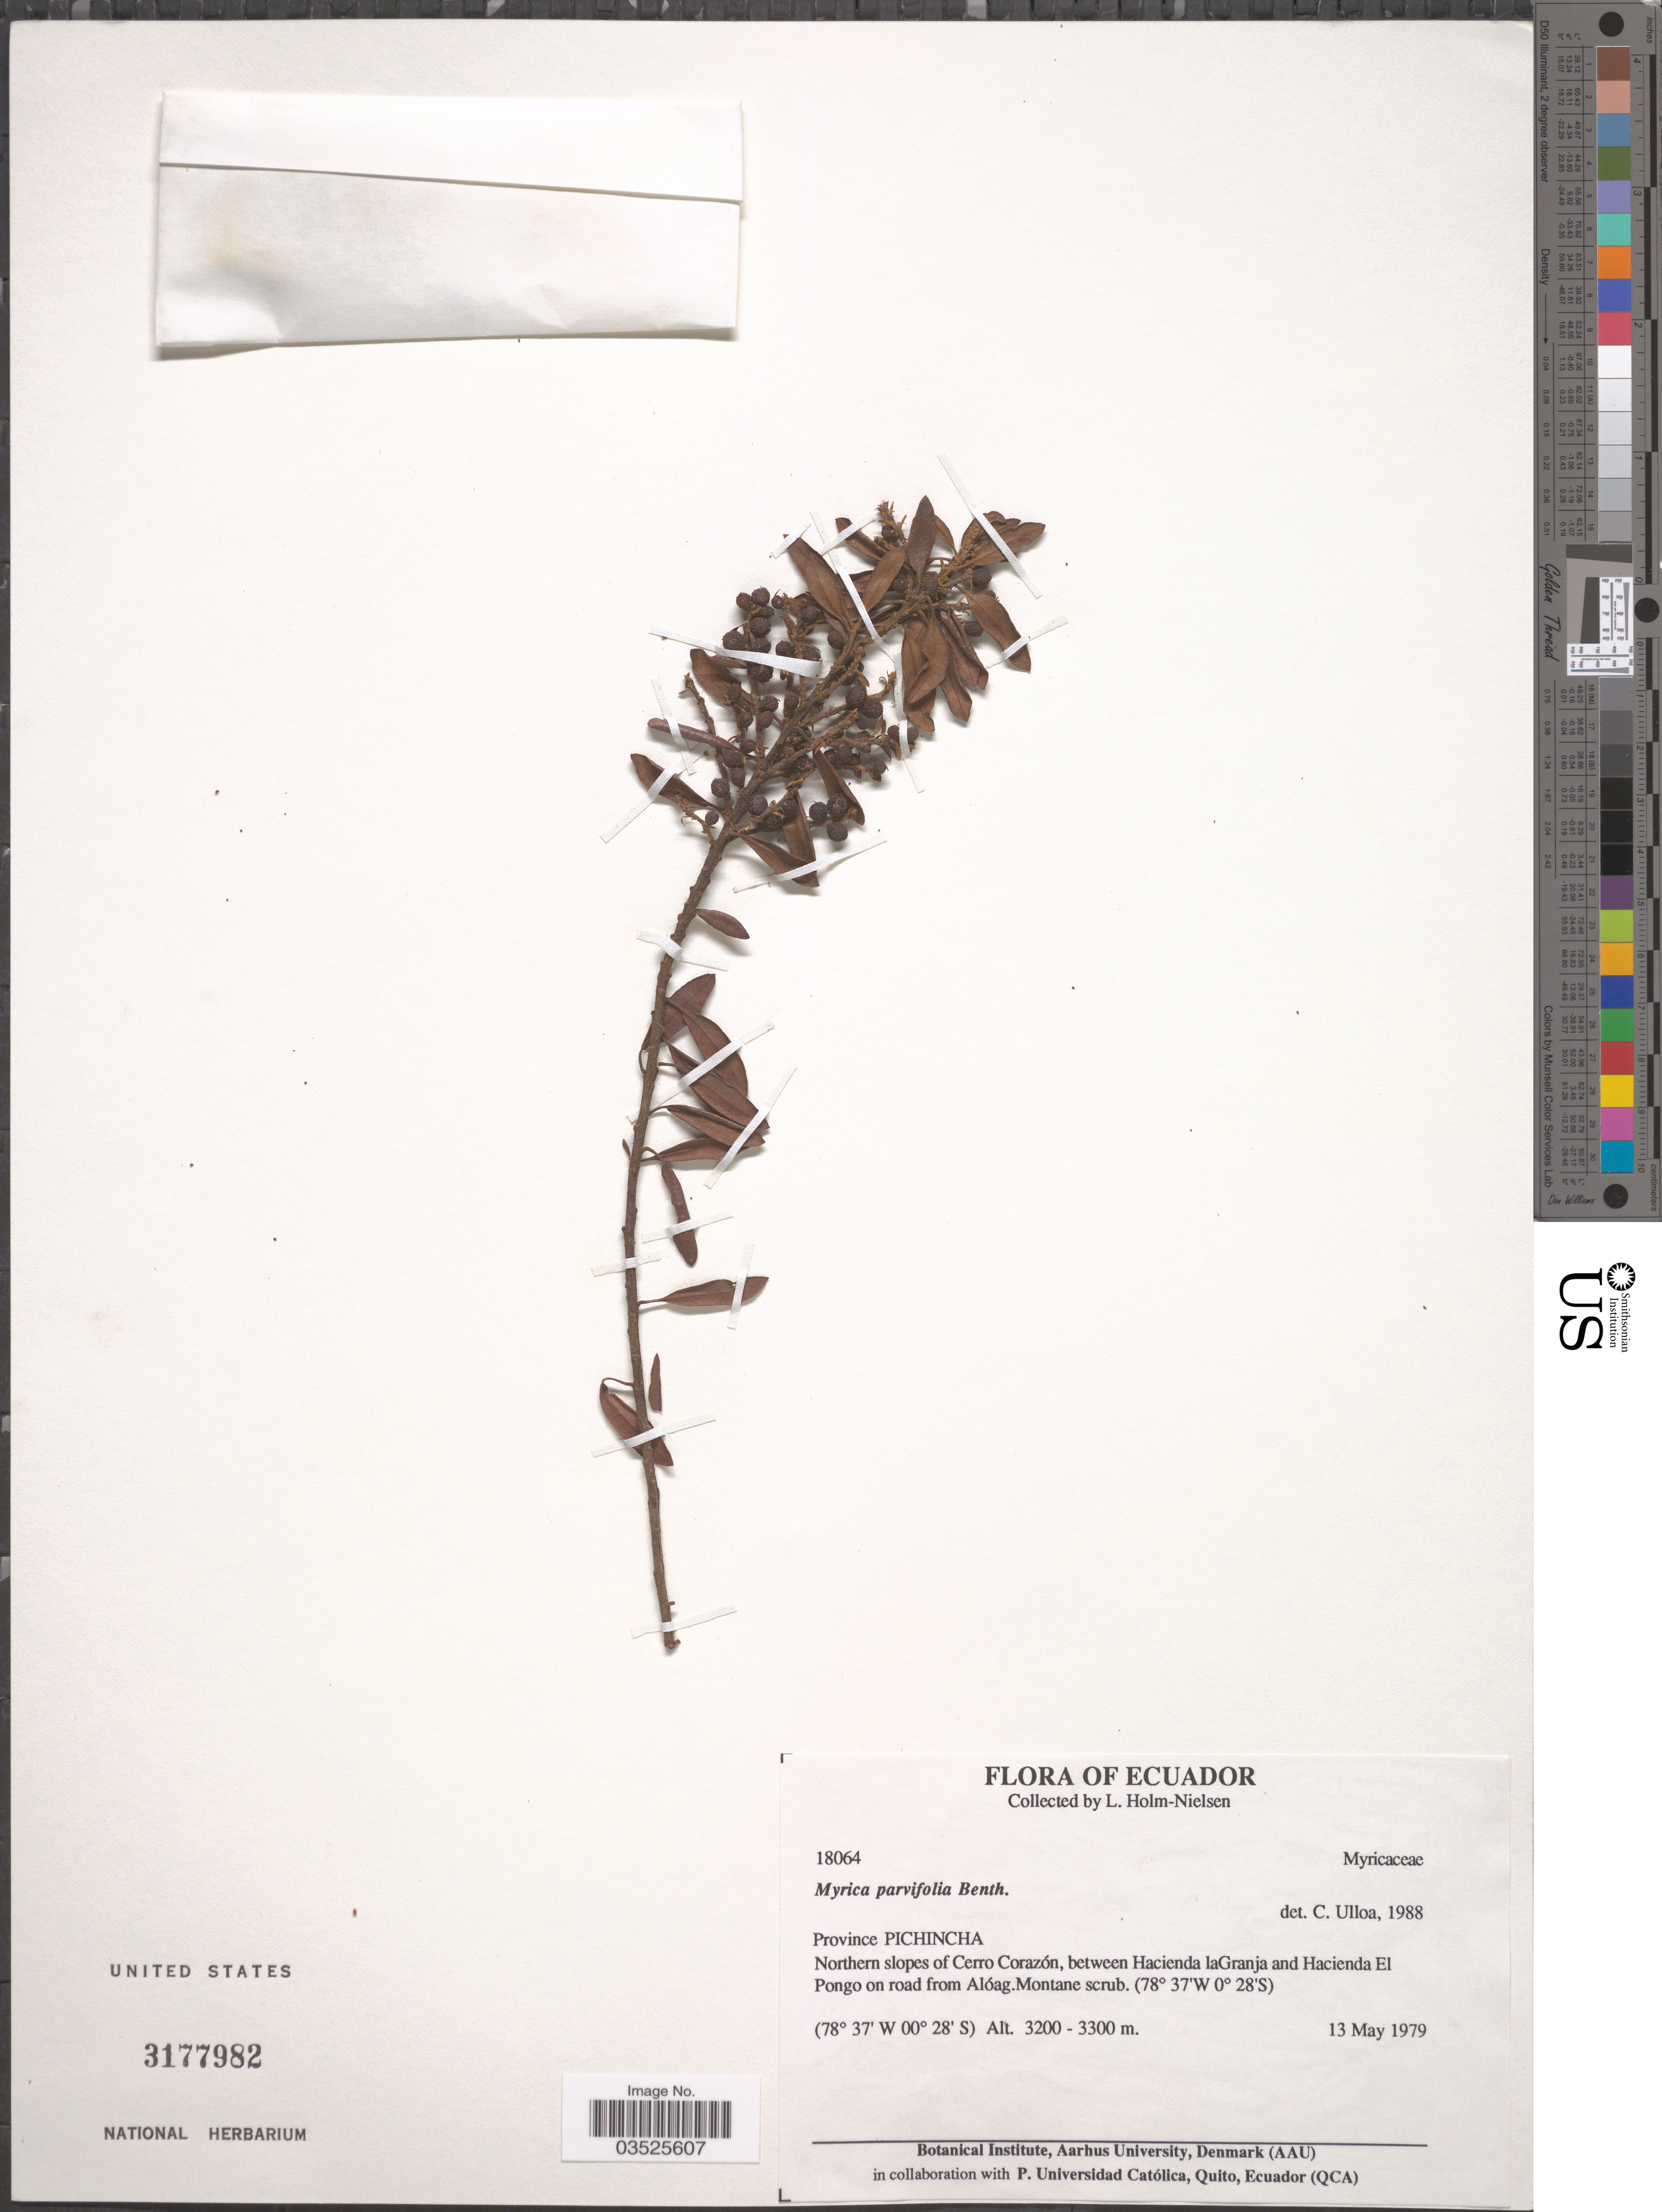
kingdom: Plantae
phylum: Tracheophyta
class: Magnoliopsida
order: Fagales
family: Myricaceae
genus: Morella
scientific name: Morella parvifolia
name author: (Benth.) Parra-Os.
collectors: L. Holm-Nielsen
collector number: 18064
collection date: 1979-05-13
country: Ecuador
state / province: Pichincha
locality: Northern slopes of Cerro Corazón, between Hacienda laGranja and Hacienda El Pongo on road from Alóag.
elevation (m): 3200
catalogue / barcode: US 3177982